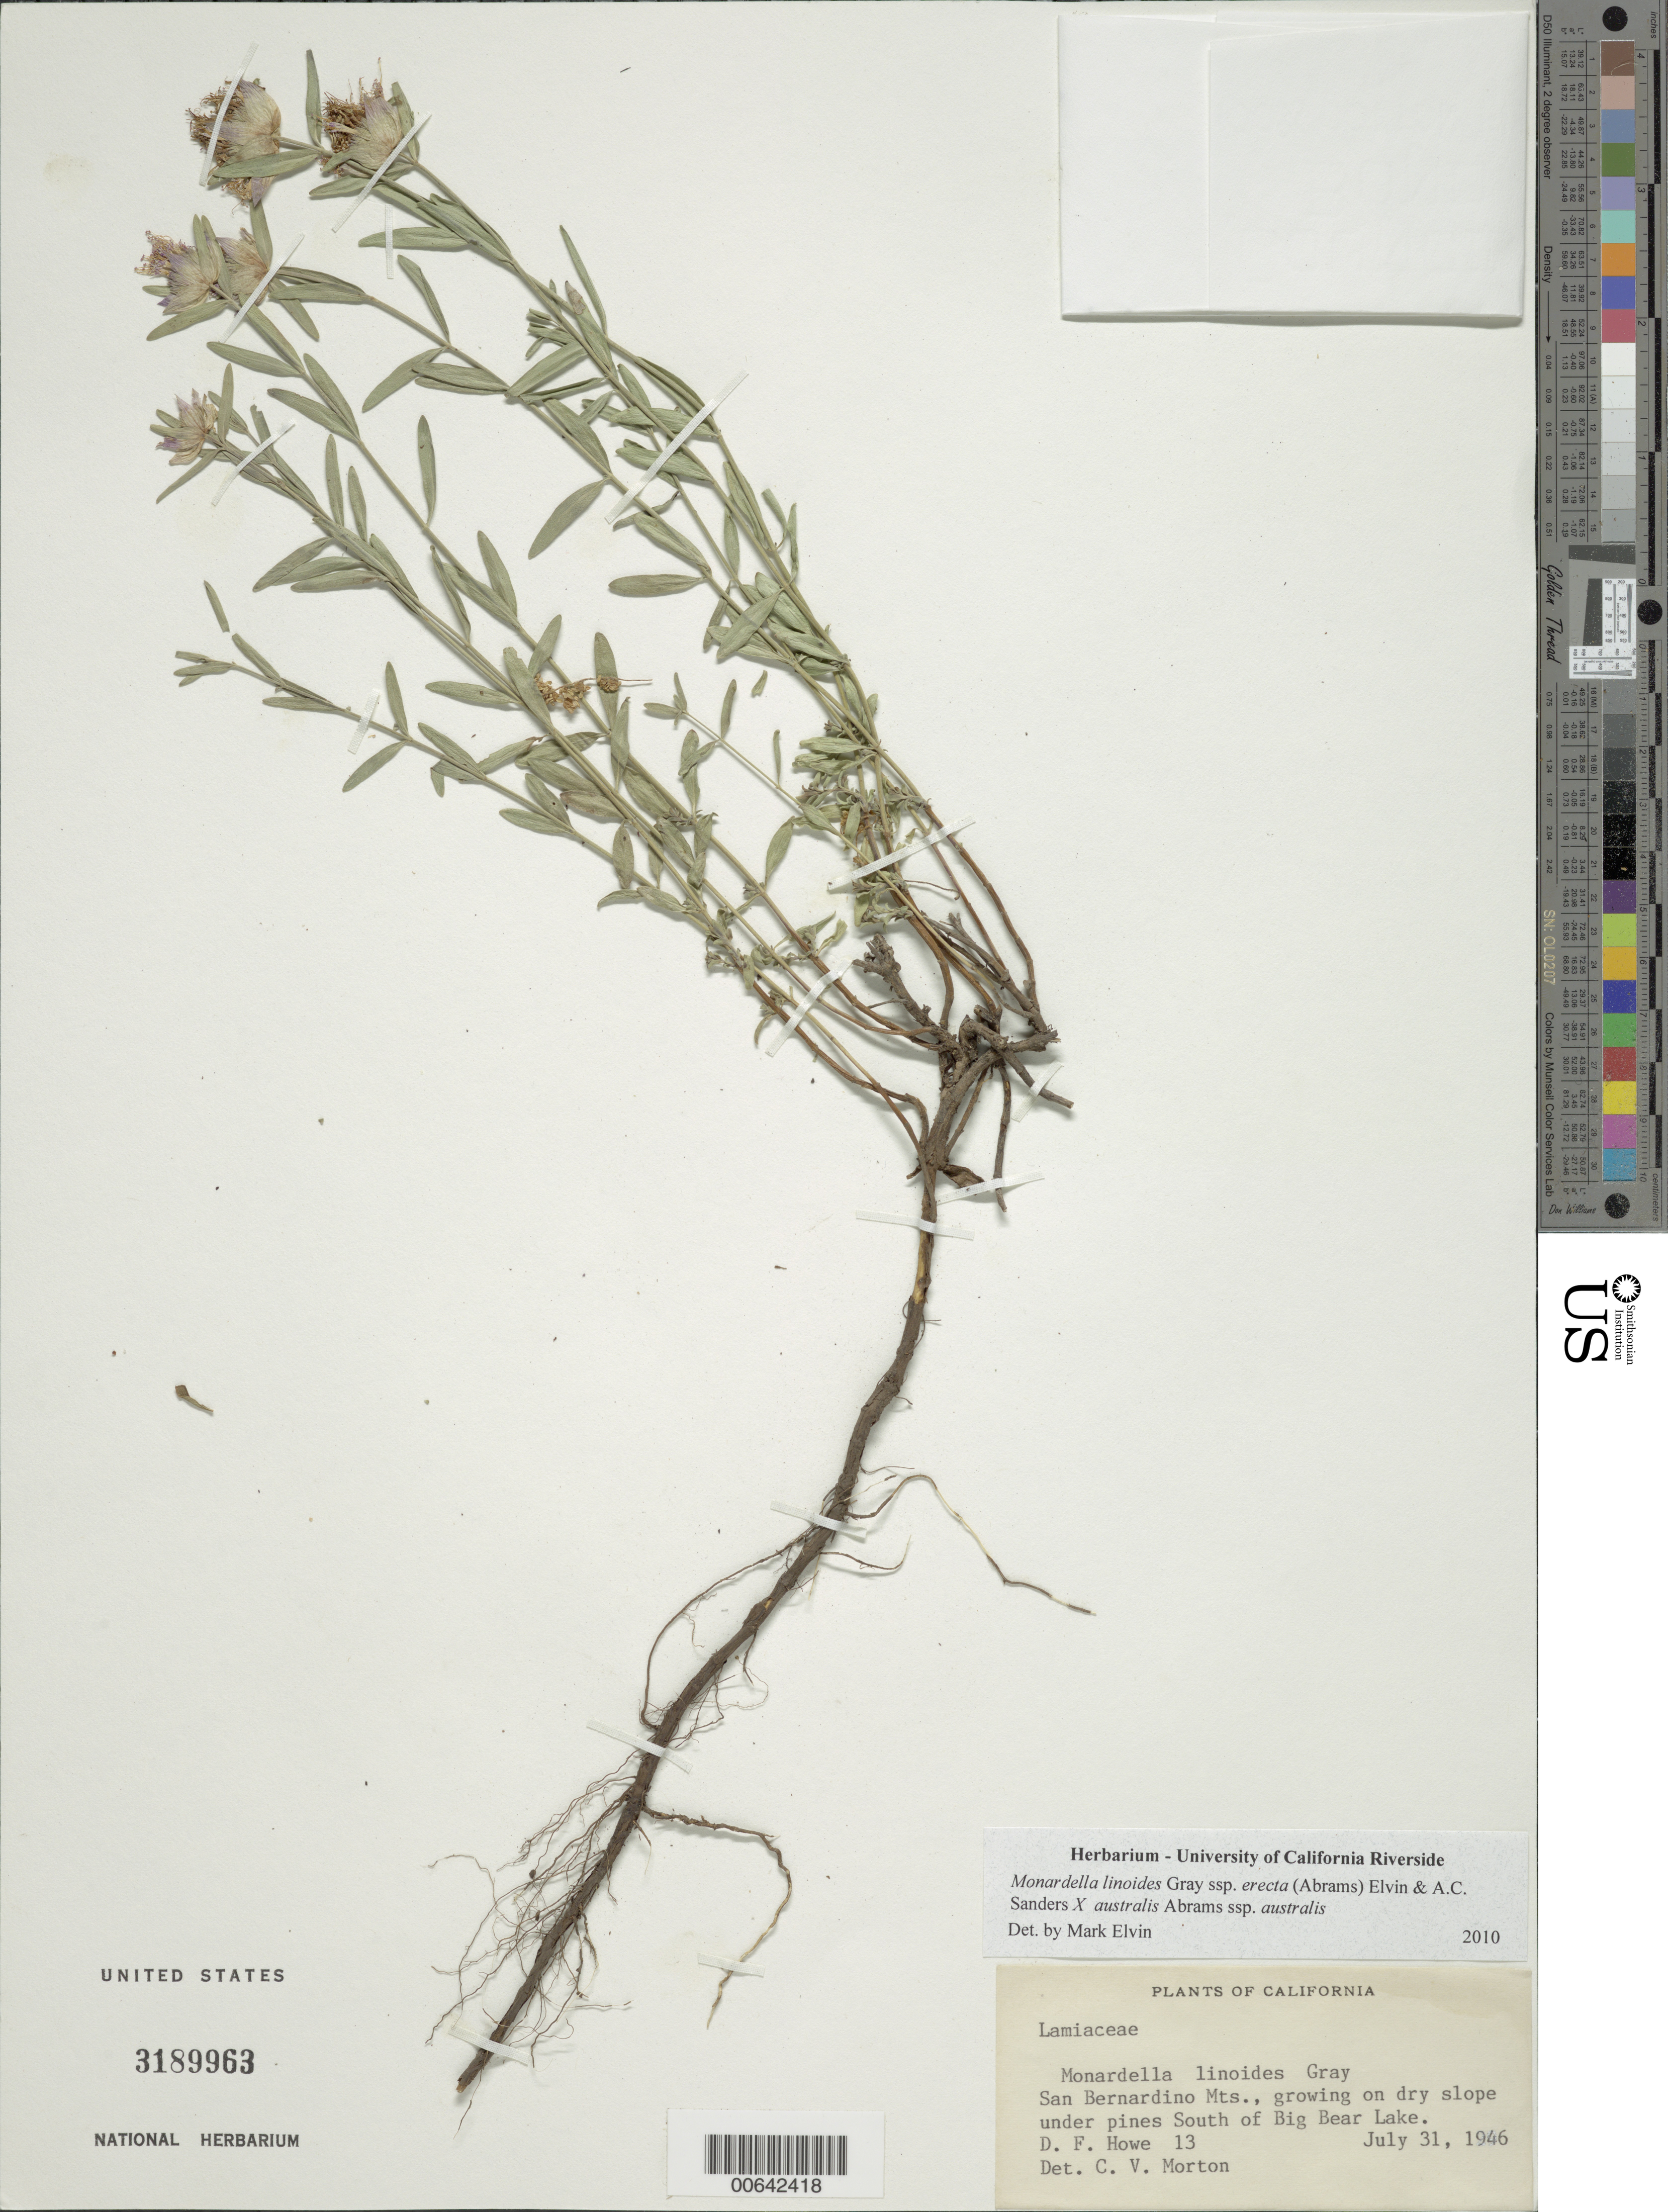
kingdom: Plantae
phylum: Tracheophyta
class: Magnoliopsida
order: Lamiales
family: Lamiaceae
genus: Monardella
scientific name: Monardella linoides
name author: A. Gray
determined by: Morton, C. V.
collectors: D. Howe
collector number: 13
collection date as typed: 31 Jul 1946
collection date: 1946-07-31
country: United States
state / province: California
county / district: San Bernardino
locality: San Bernardino Mts., South of Big Bear Lake.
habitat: dry slope under pines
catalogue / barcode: US 3189963